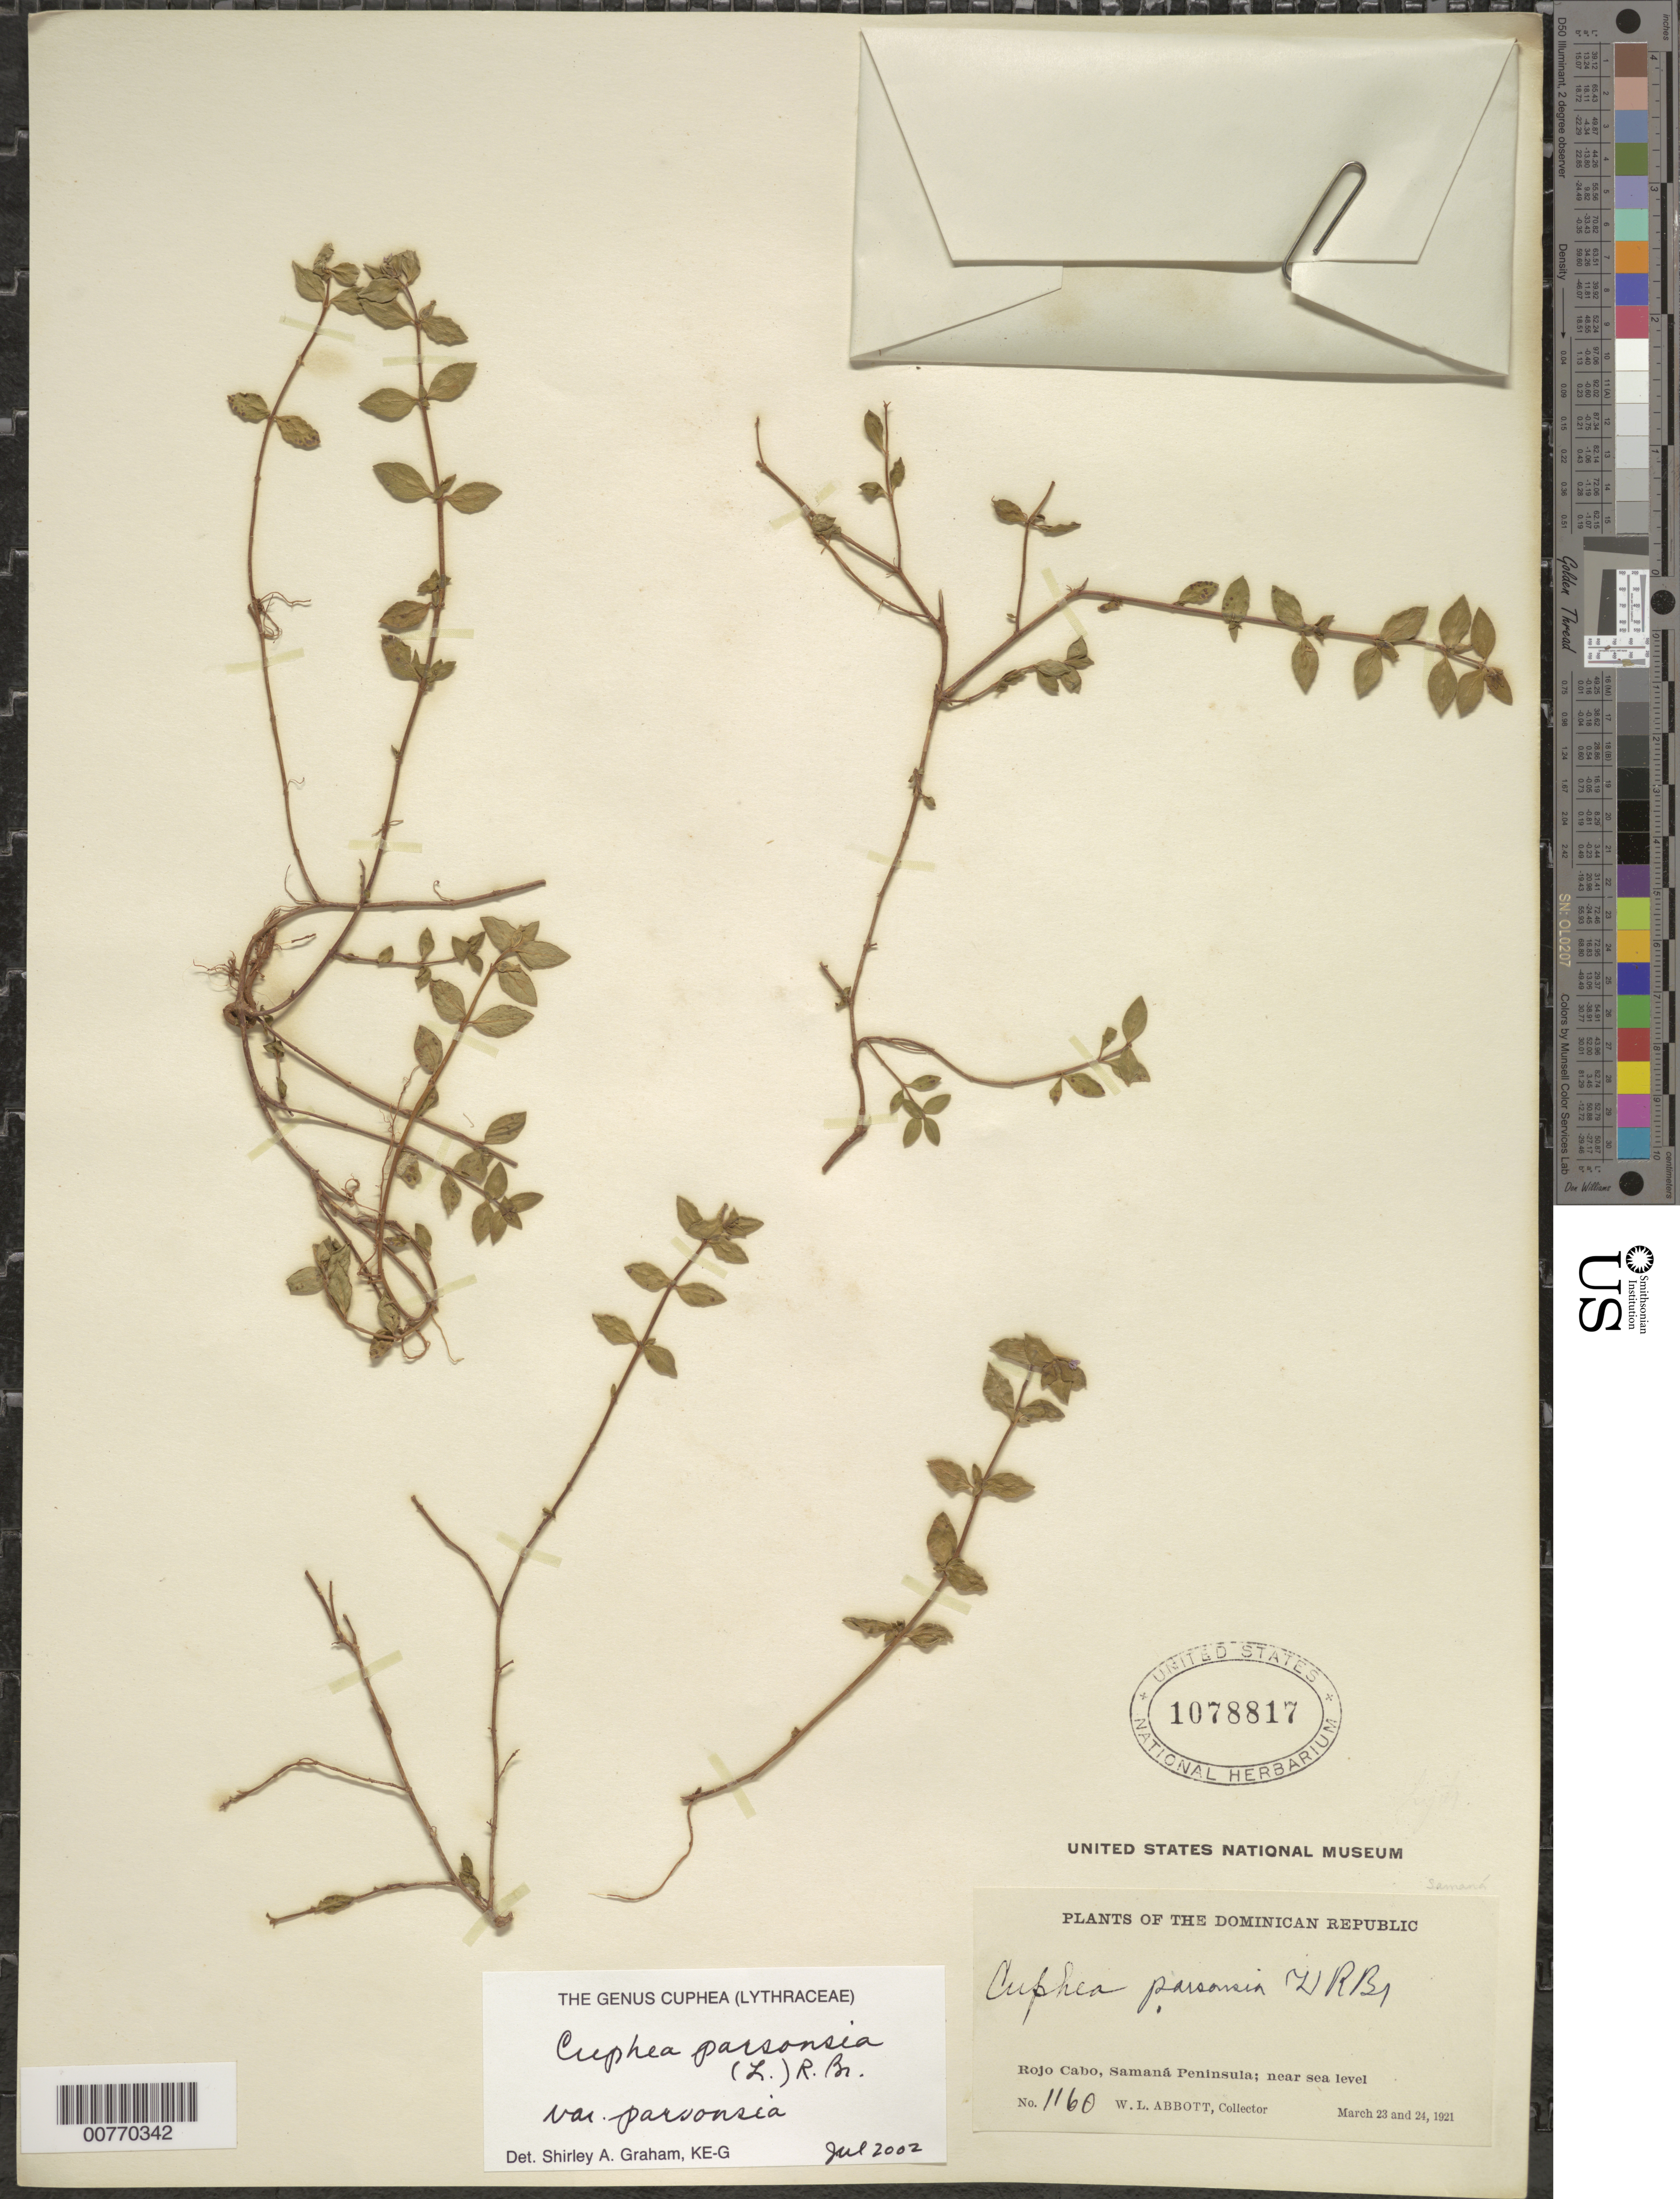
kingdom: Plantae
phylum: Tracheophyta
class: Magnoliopsida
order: Myrtales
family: Lythraceae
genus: Cuphea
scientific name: Cuphea parsonsia var. parsonsia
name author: (L.) R. Br. ex Steud.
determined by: Graham, Shirley Ann Tousch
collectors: W. L. Abbott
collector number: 1160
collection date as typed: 23 Mar 1910 to 24 Mar 1921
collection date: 1910-03-23/1921-03-24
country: Dominican Republic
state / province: Samana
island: Hispaniola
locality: Rojo Cabo, Samaná Peninsula, near sea level.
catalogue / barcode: US 1078817